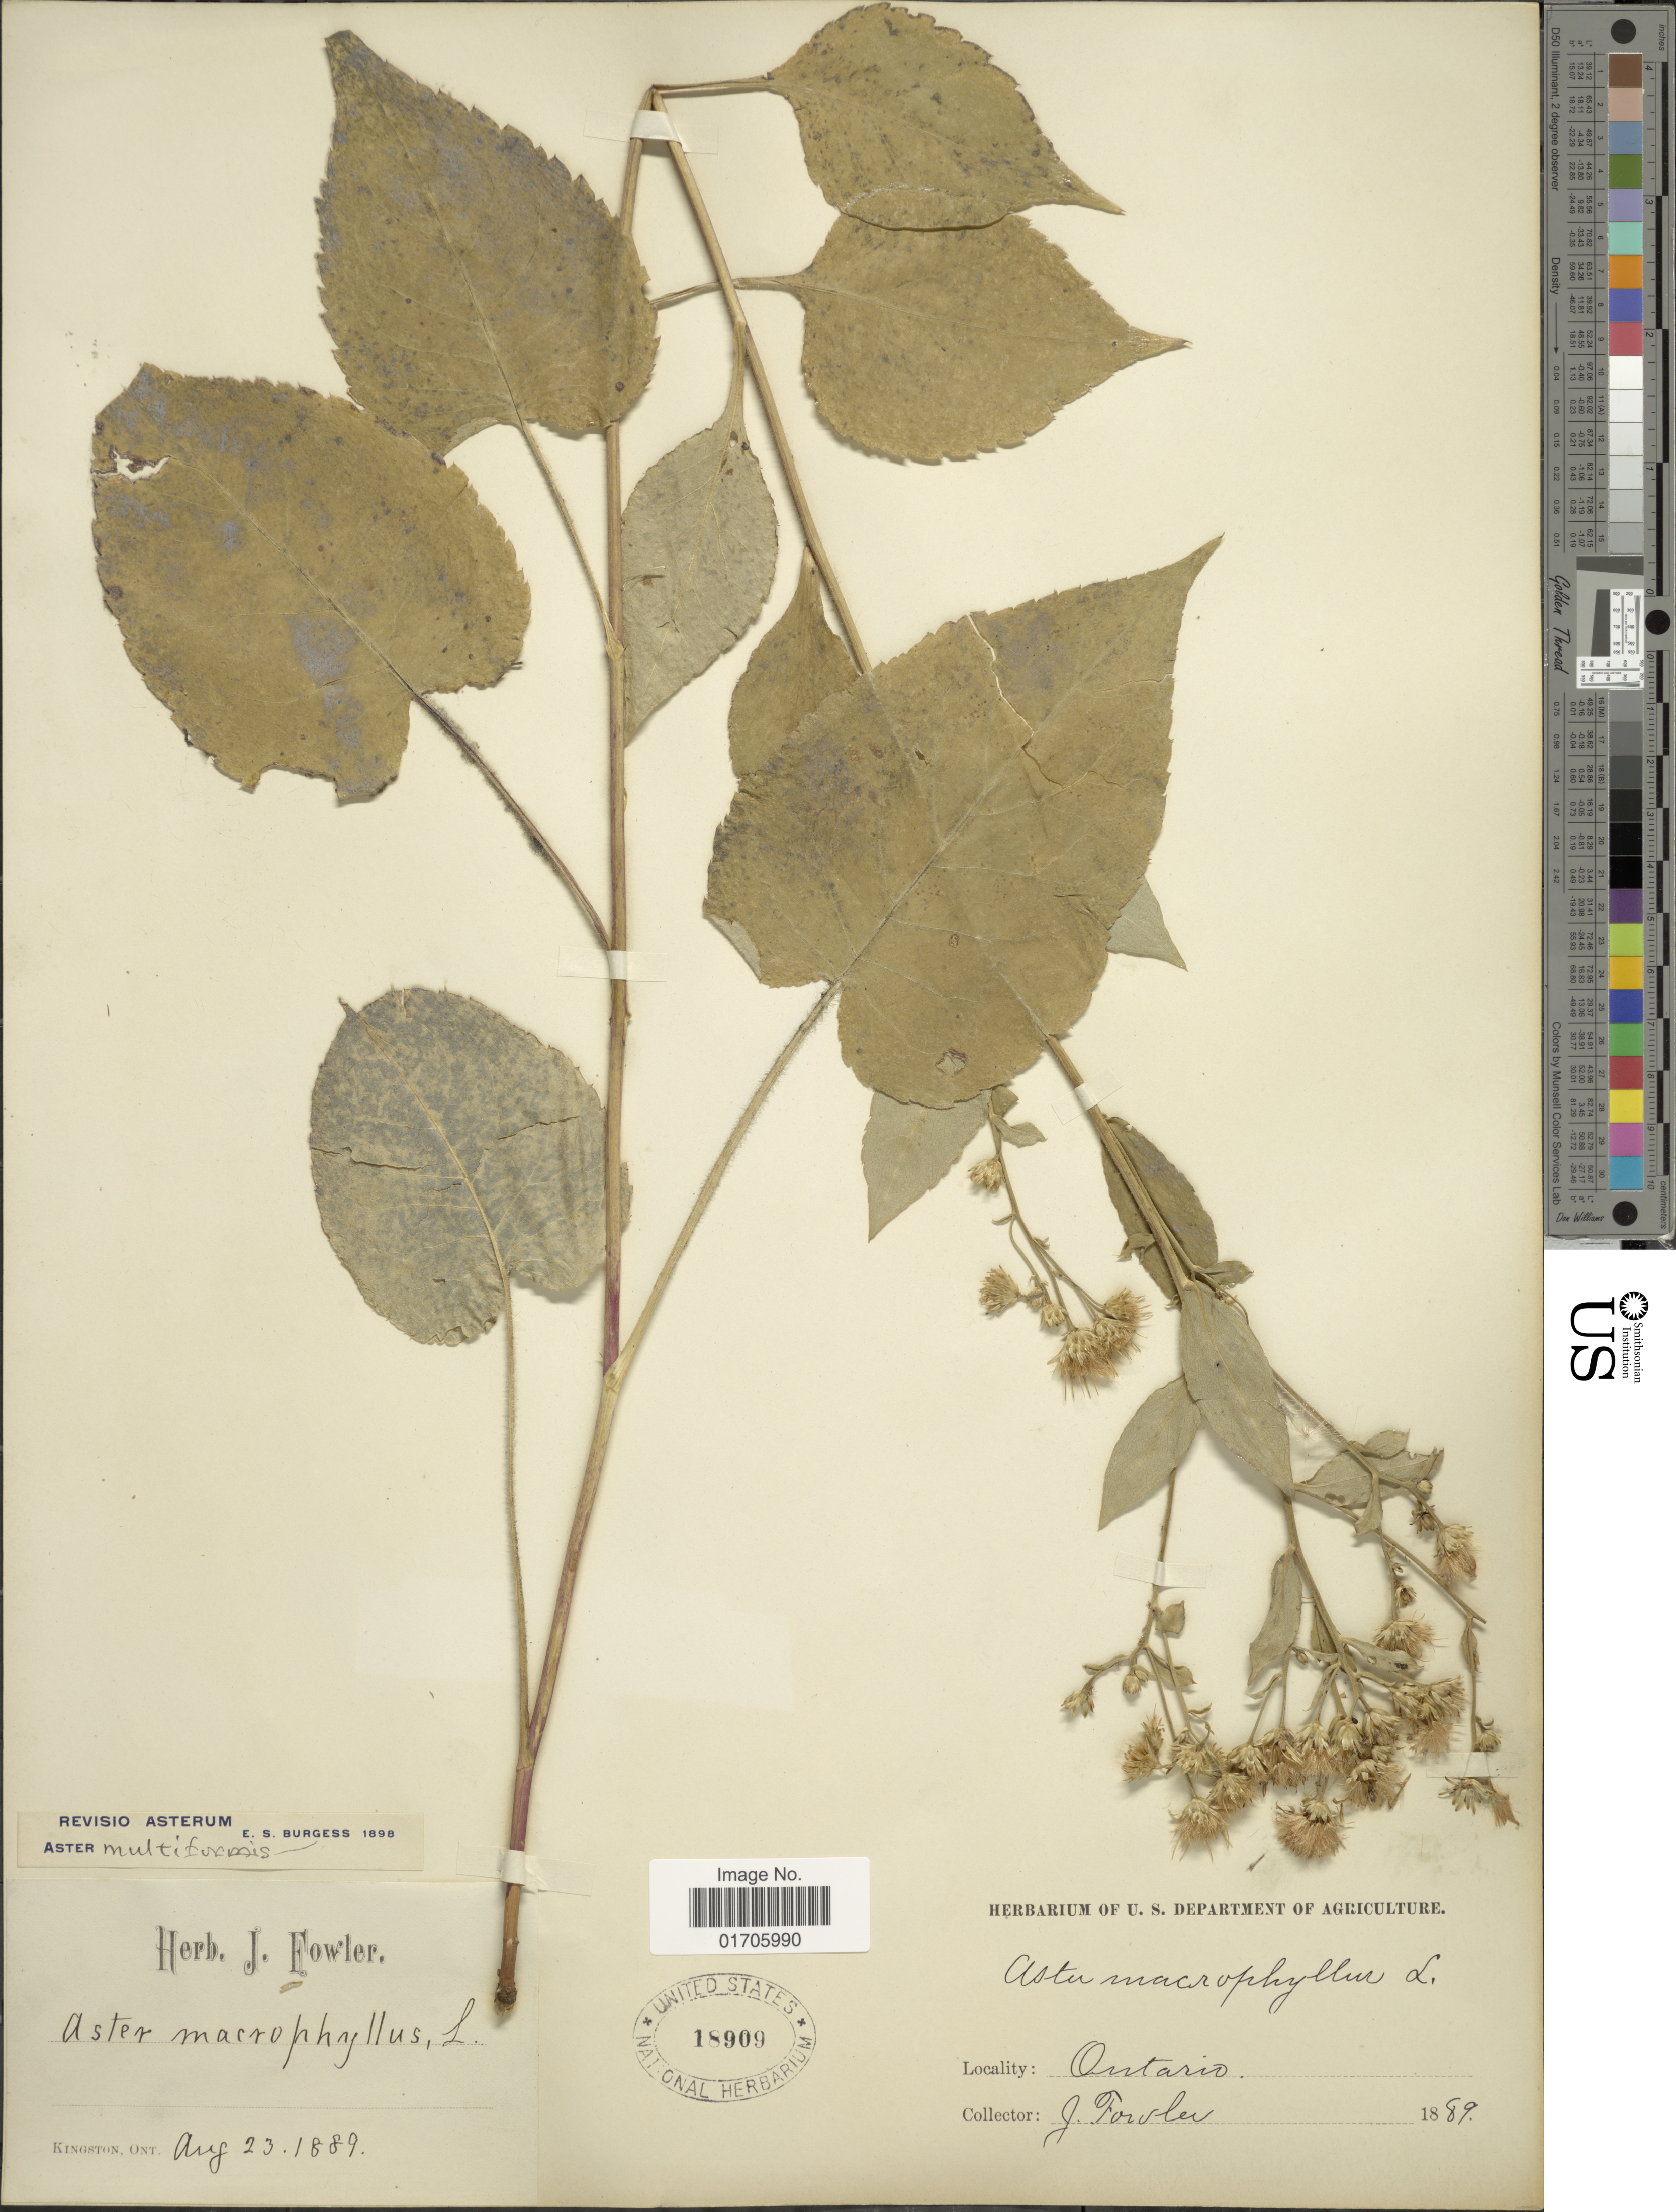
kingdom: Plantae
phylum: Tracheophyta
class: Magnoliopsida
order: Asterales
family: Asteraceae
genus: Eurybia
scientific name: Eurybia sp.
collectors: J. P. Fowler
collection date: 1889-08-23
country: Canada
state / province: Ontario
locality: Kingston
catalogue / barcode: US 18909